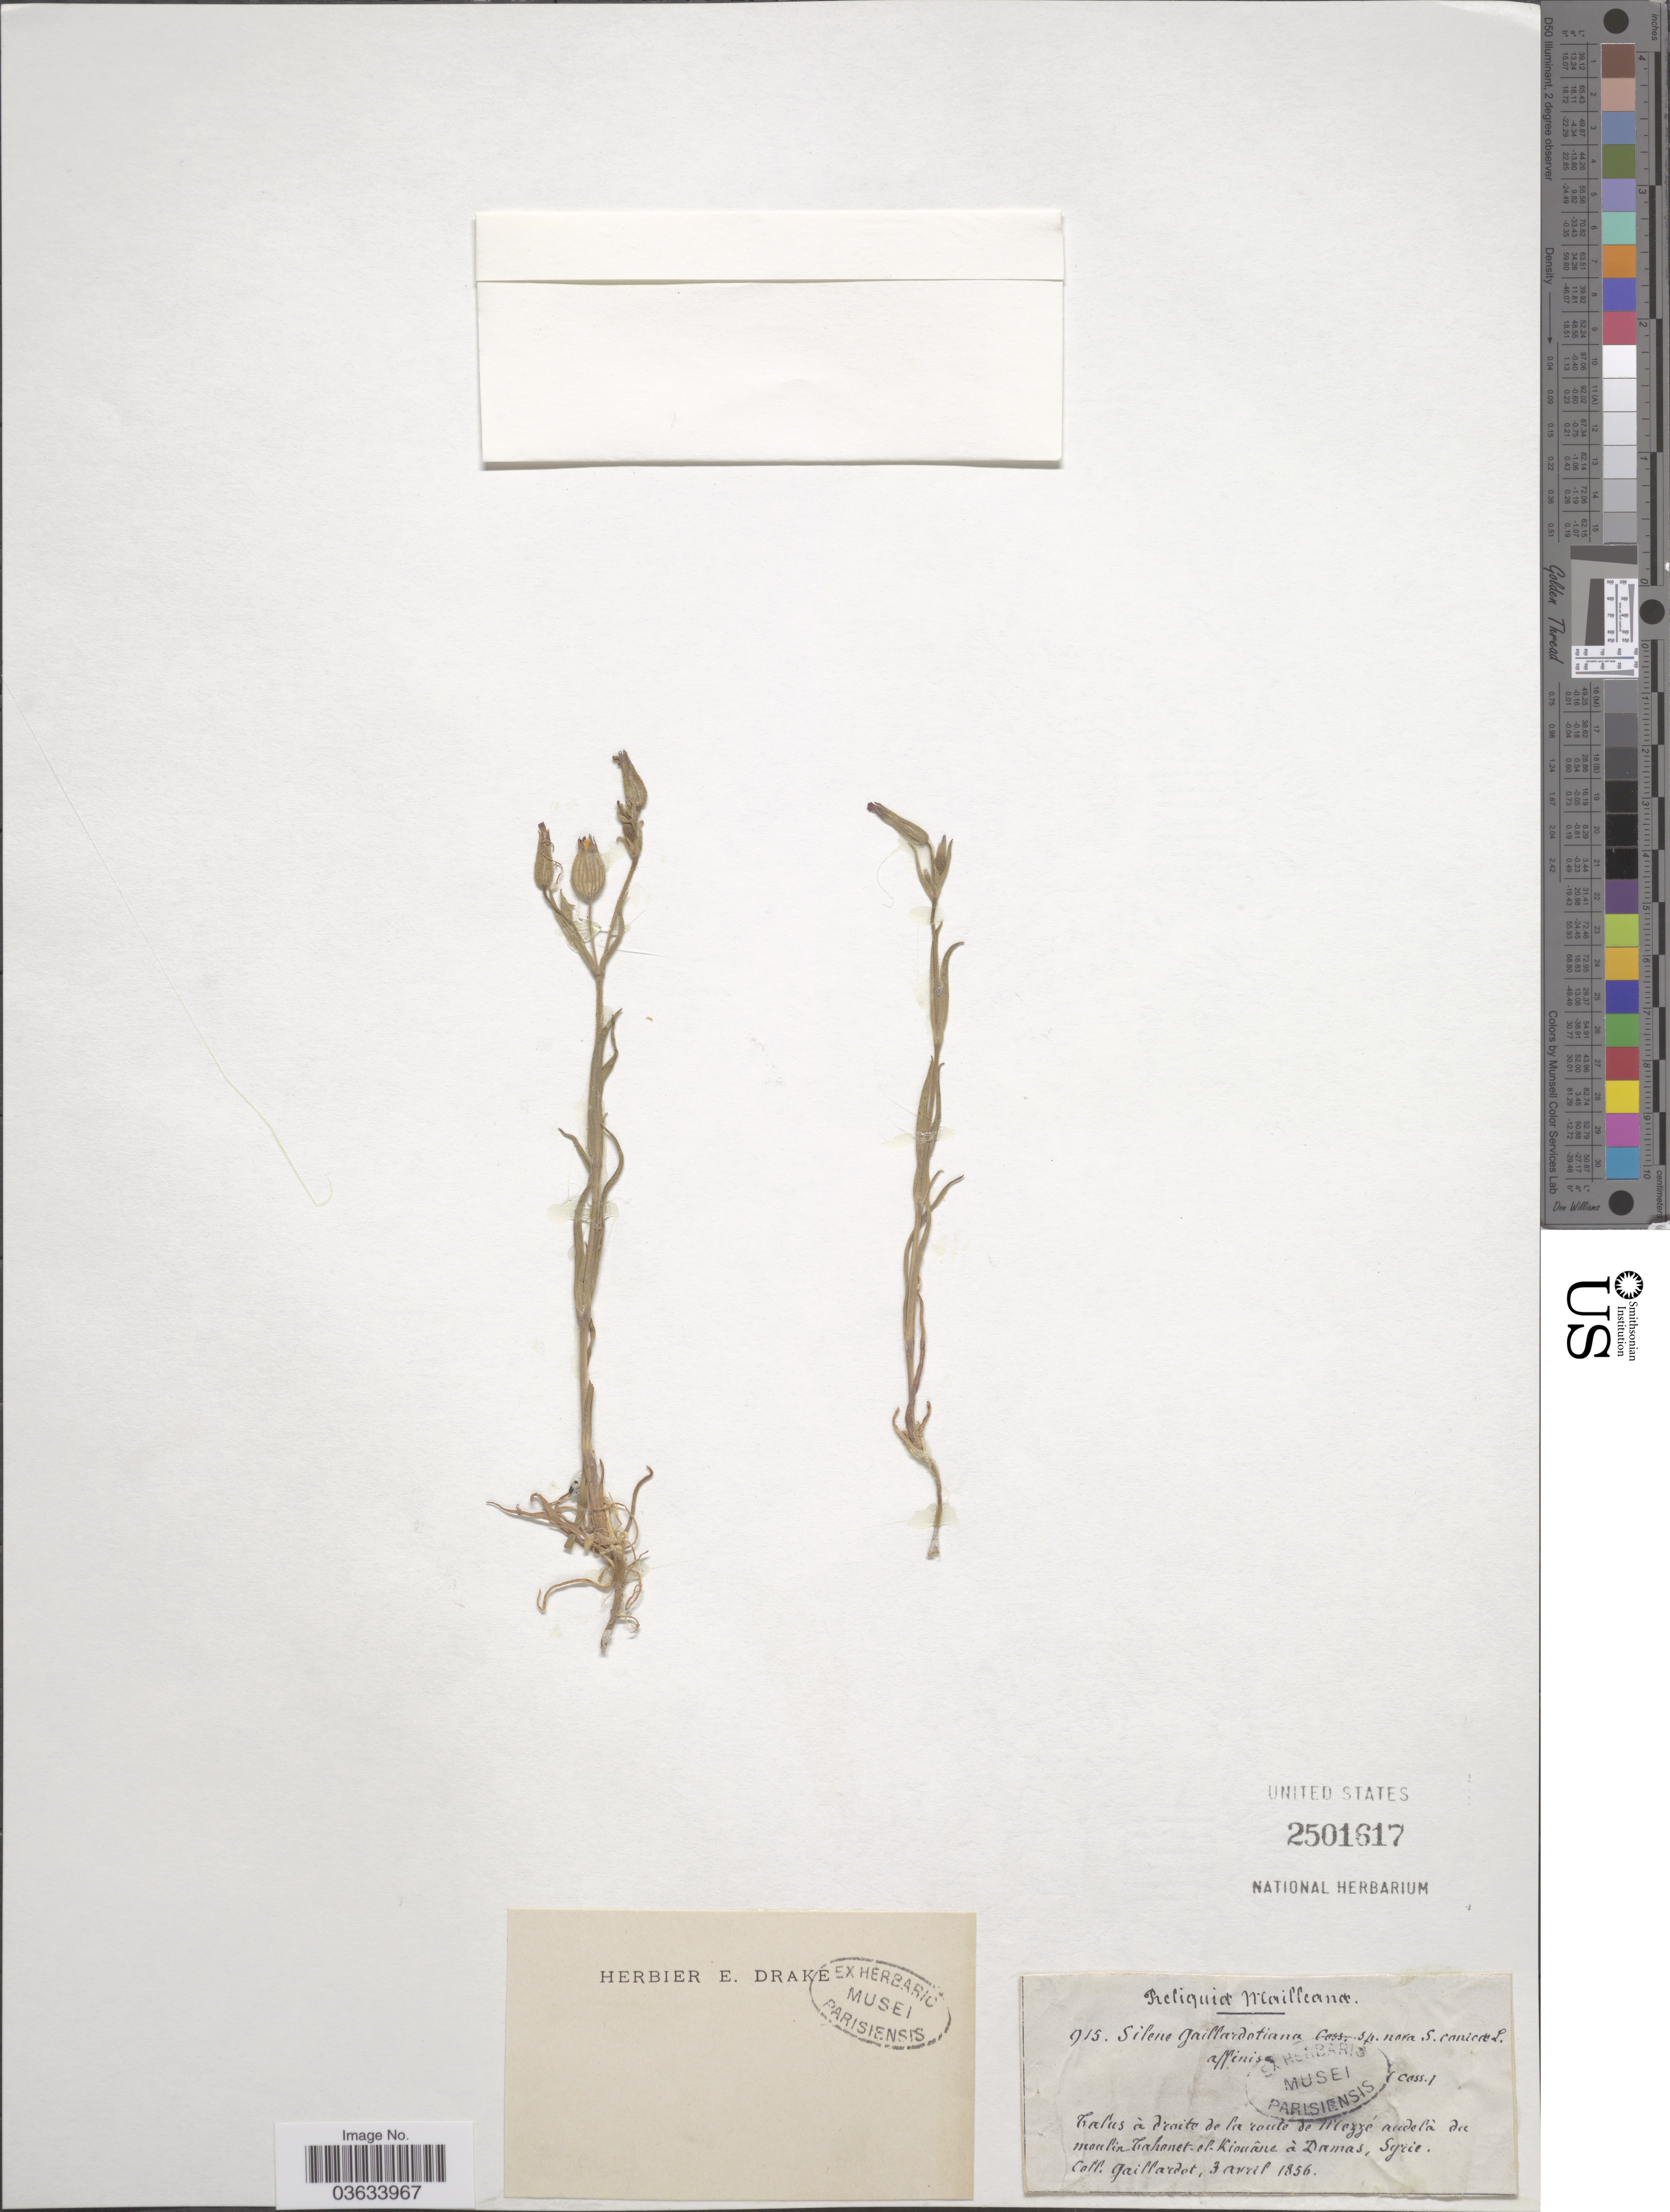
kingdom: Plantae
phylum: Tracheophyta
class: Magnoliopsida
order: Caryophyllales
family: Caryophyllaceae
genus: Silene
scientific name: Silene conica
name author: L.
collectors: Gaillardot, --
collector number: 915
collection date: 1856-04-03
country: Syria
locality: Talus à droite de la route de Mezzé audelà du moulin Tahouet-el-Kiouâne à Damas.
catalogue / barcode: US 2501617